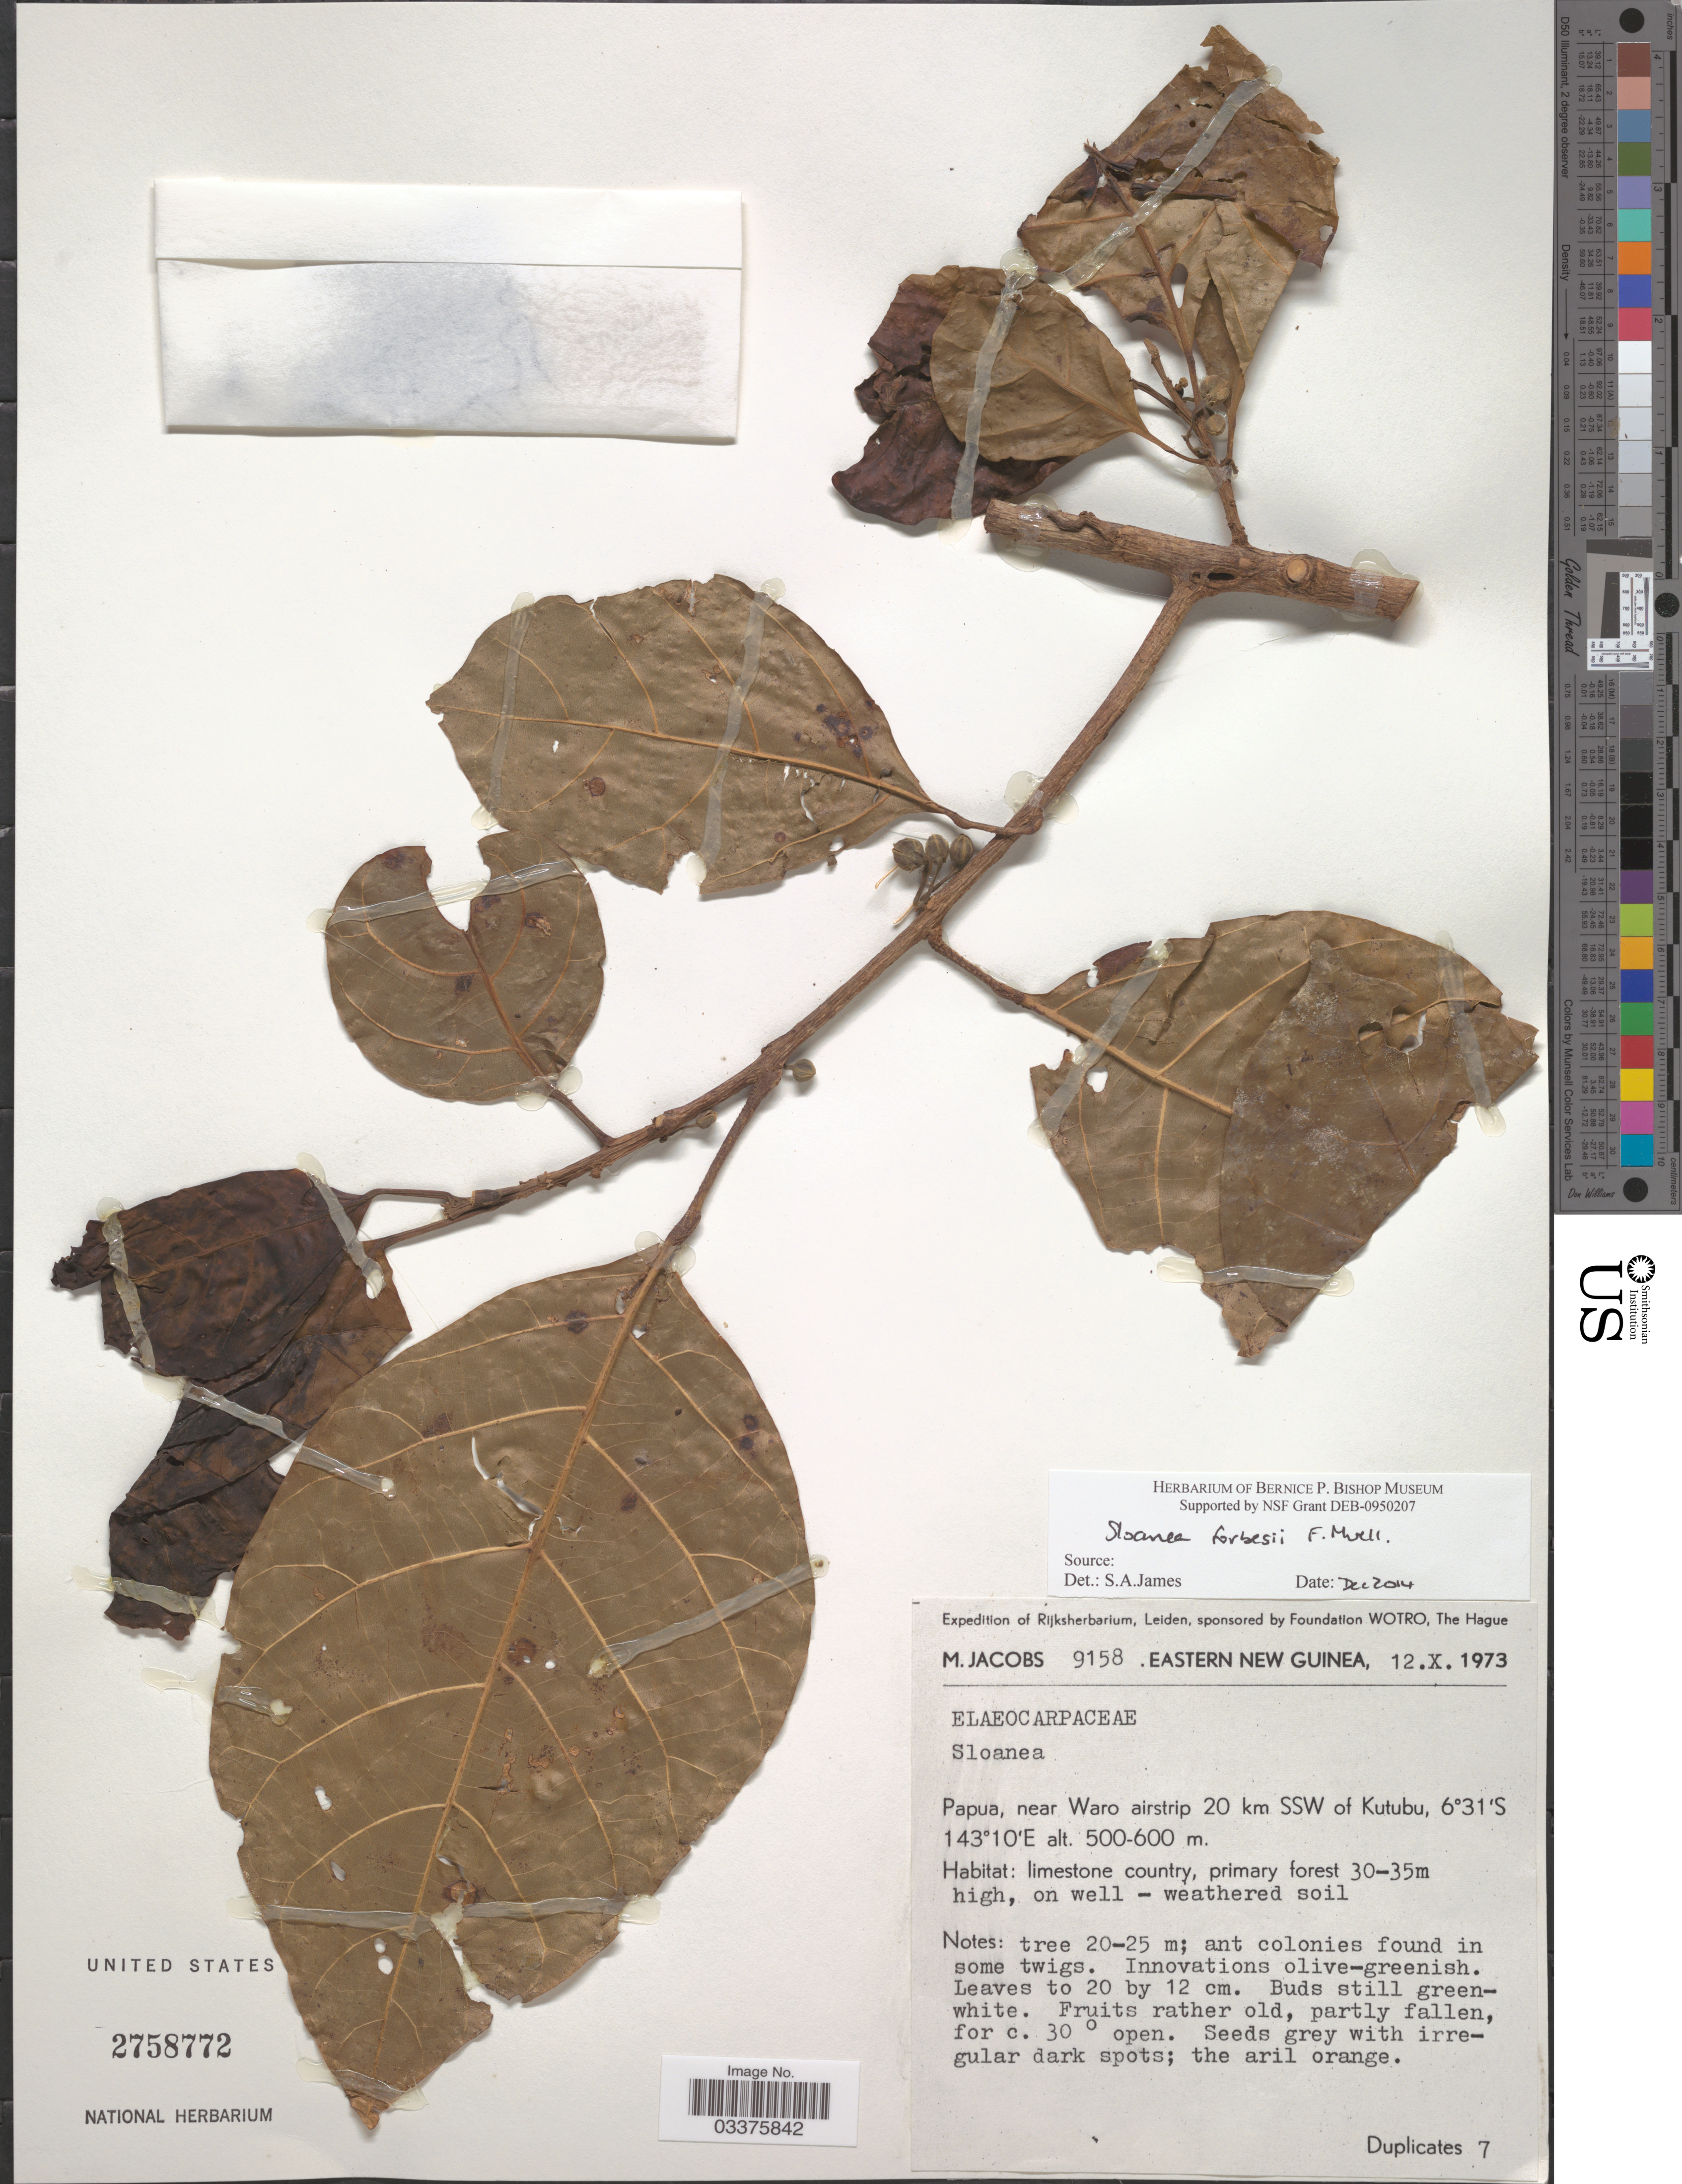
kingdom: Plantae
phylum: Tracheophyta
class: Magnoliopsida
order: Oxalidales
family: Elaeocarpaceae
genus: Sloanea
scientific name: Sloanea forbesii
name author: F. Muell.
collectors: M. Jacobs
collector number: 9158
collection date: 1973-10-12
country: Papua New Guinea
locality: Eastern New Guinea. Papua, near Waro airstrip 20 km SSW of Kutubu.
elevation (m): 500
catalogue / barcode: US 2758772